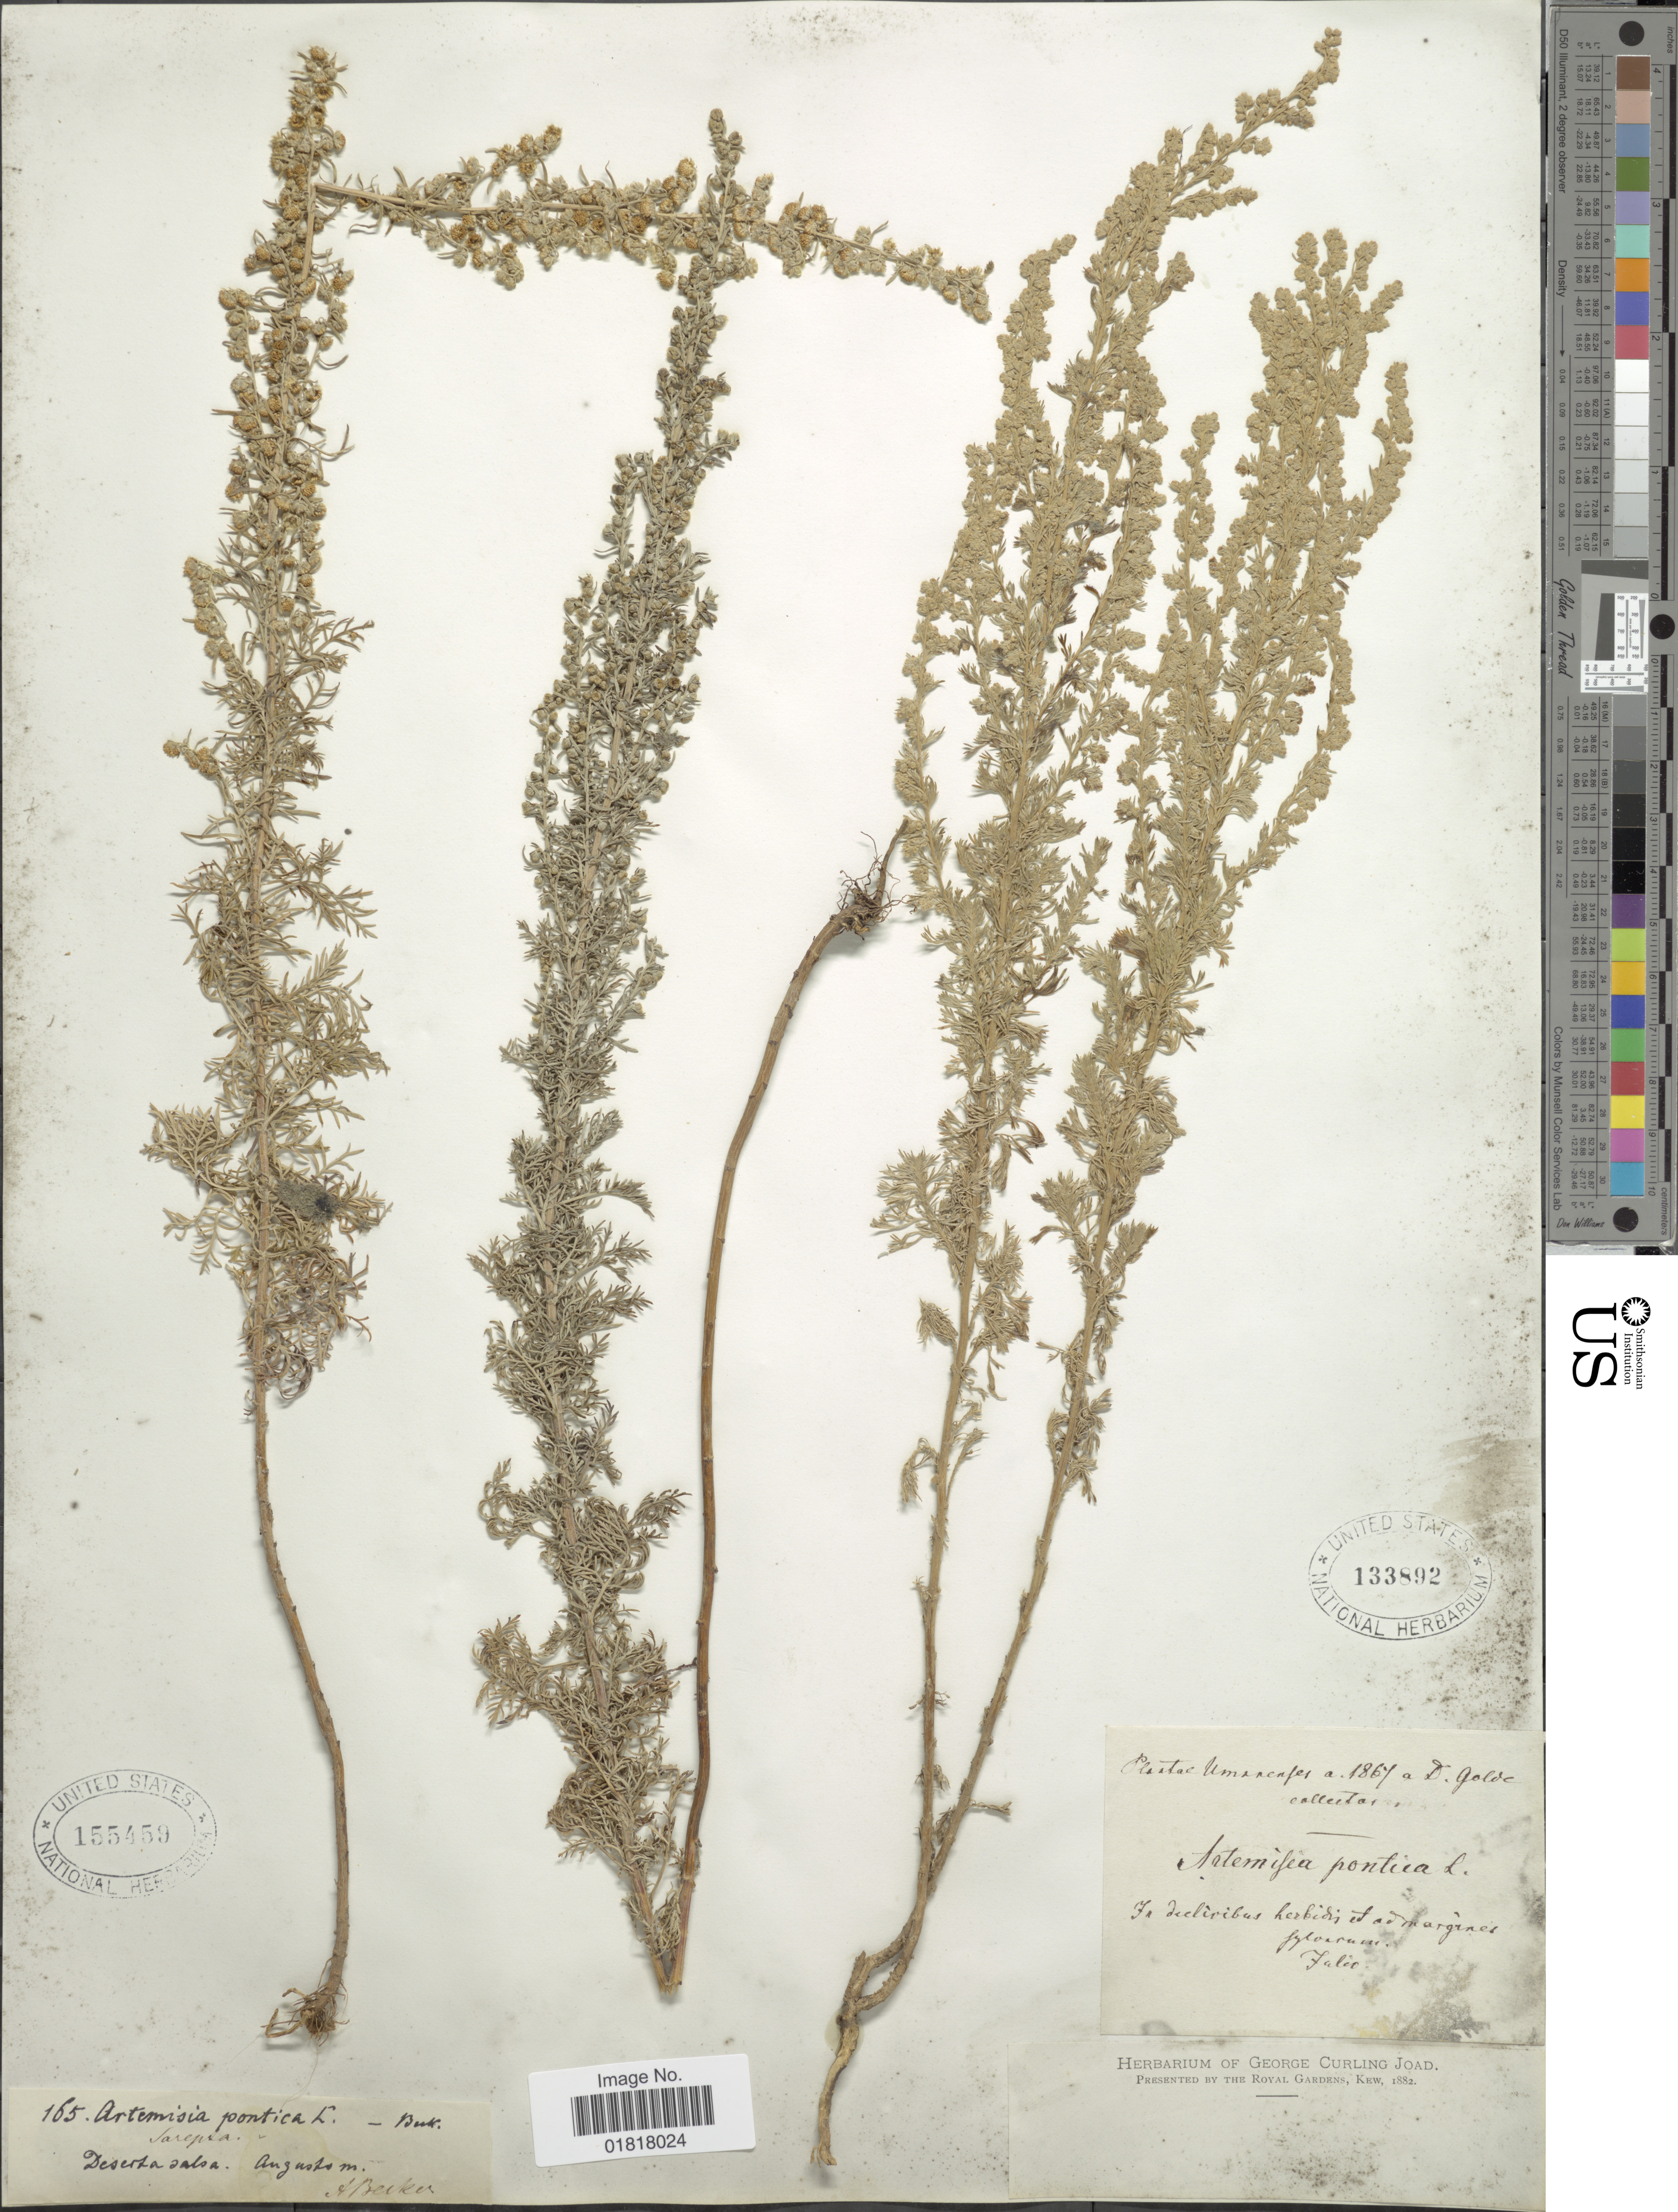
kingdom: Plantae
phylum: Tracheophyta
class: Magnoliopsida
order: Asterales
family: Asteraceae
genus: Artemisia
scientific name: Artemisia pontica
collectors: D. Golde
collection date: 1867-07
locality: Umancenfes, in dulivibus herbidi et ad margines fylorum [interpreted]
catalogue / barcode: US 133892-2